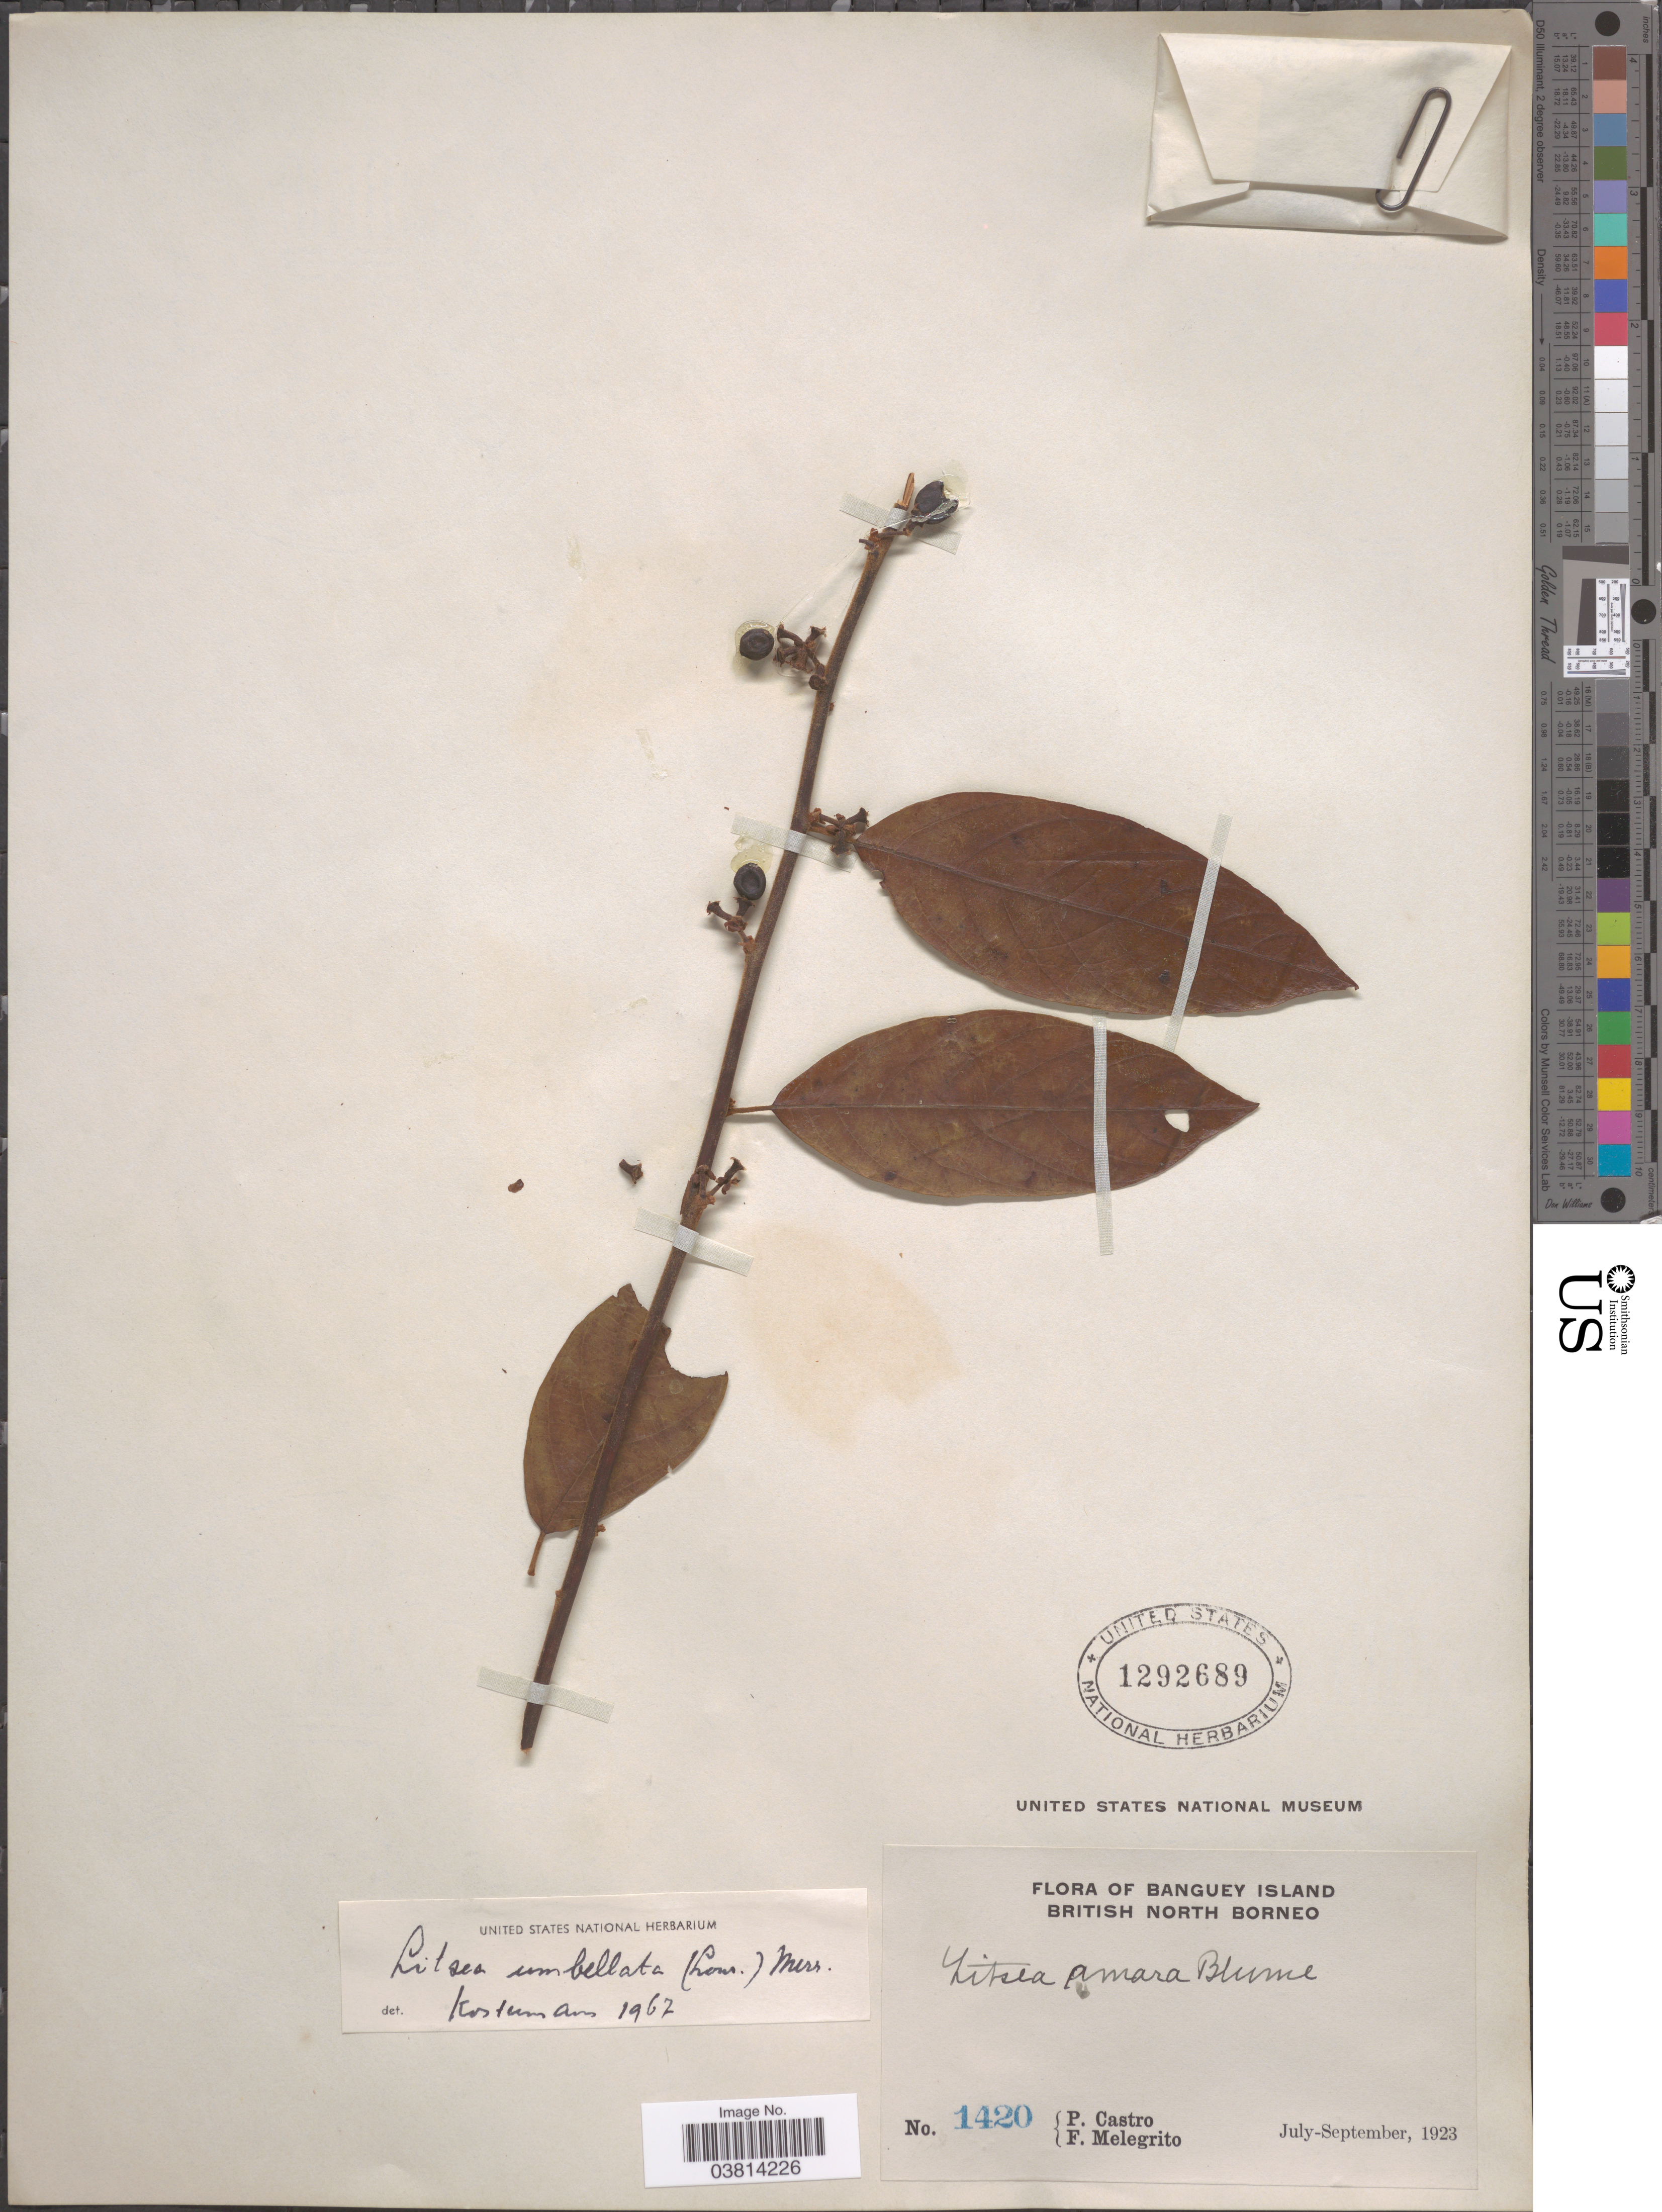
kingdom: Plantae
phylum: Tracheophyta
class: Magnoliopsida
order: Laurales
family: Lauraceae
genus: Litsea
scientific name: Litsea amara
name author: Blume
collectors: P. Castro & F. Melegrito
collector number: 1420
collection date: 1923-07/1923-09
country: Malaysia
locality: Banguey Island. British North Borneo.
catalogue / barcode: US 1292689